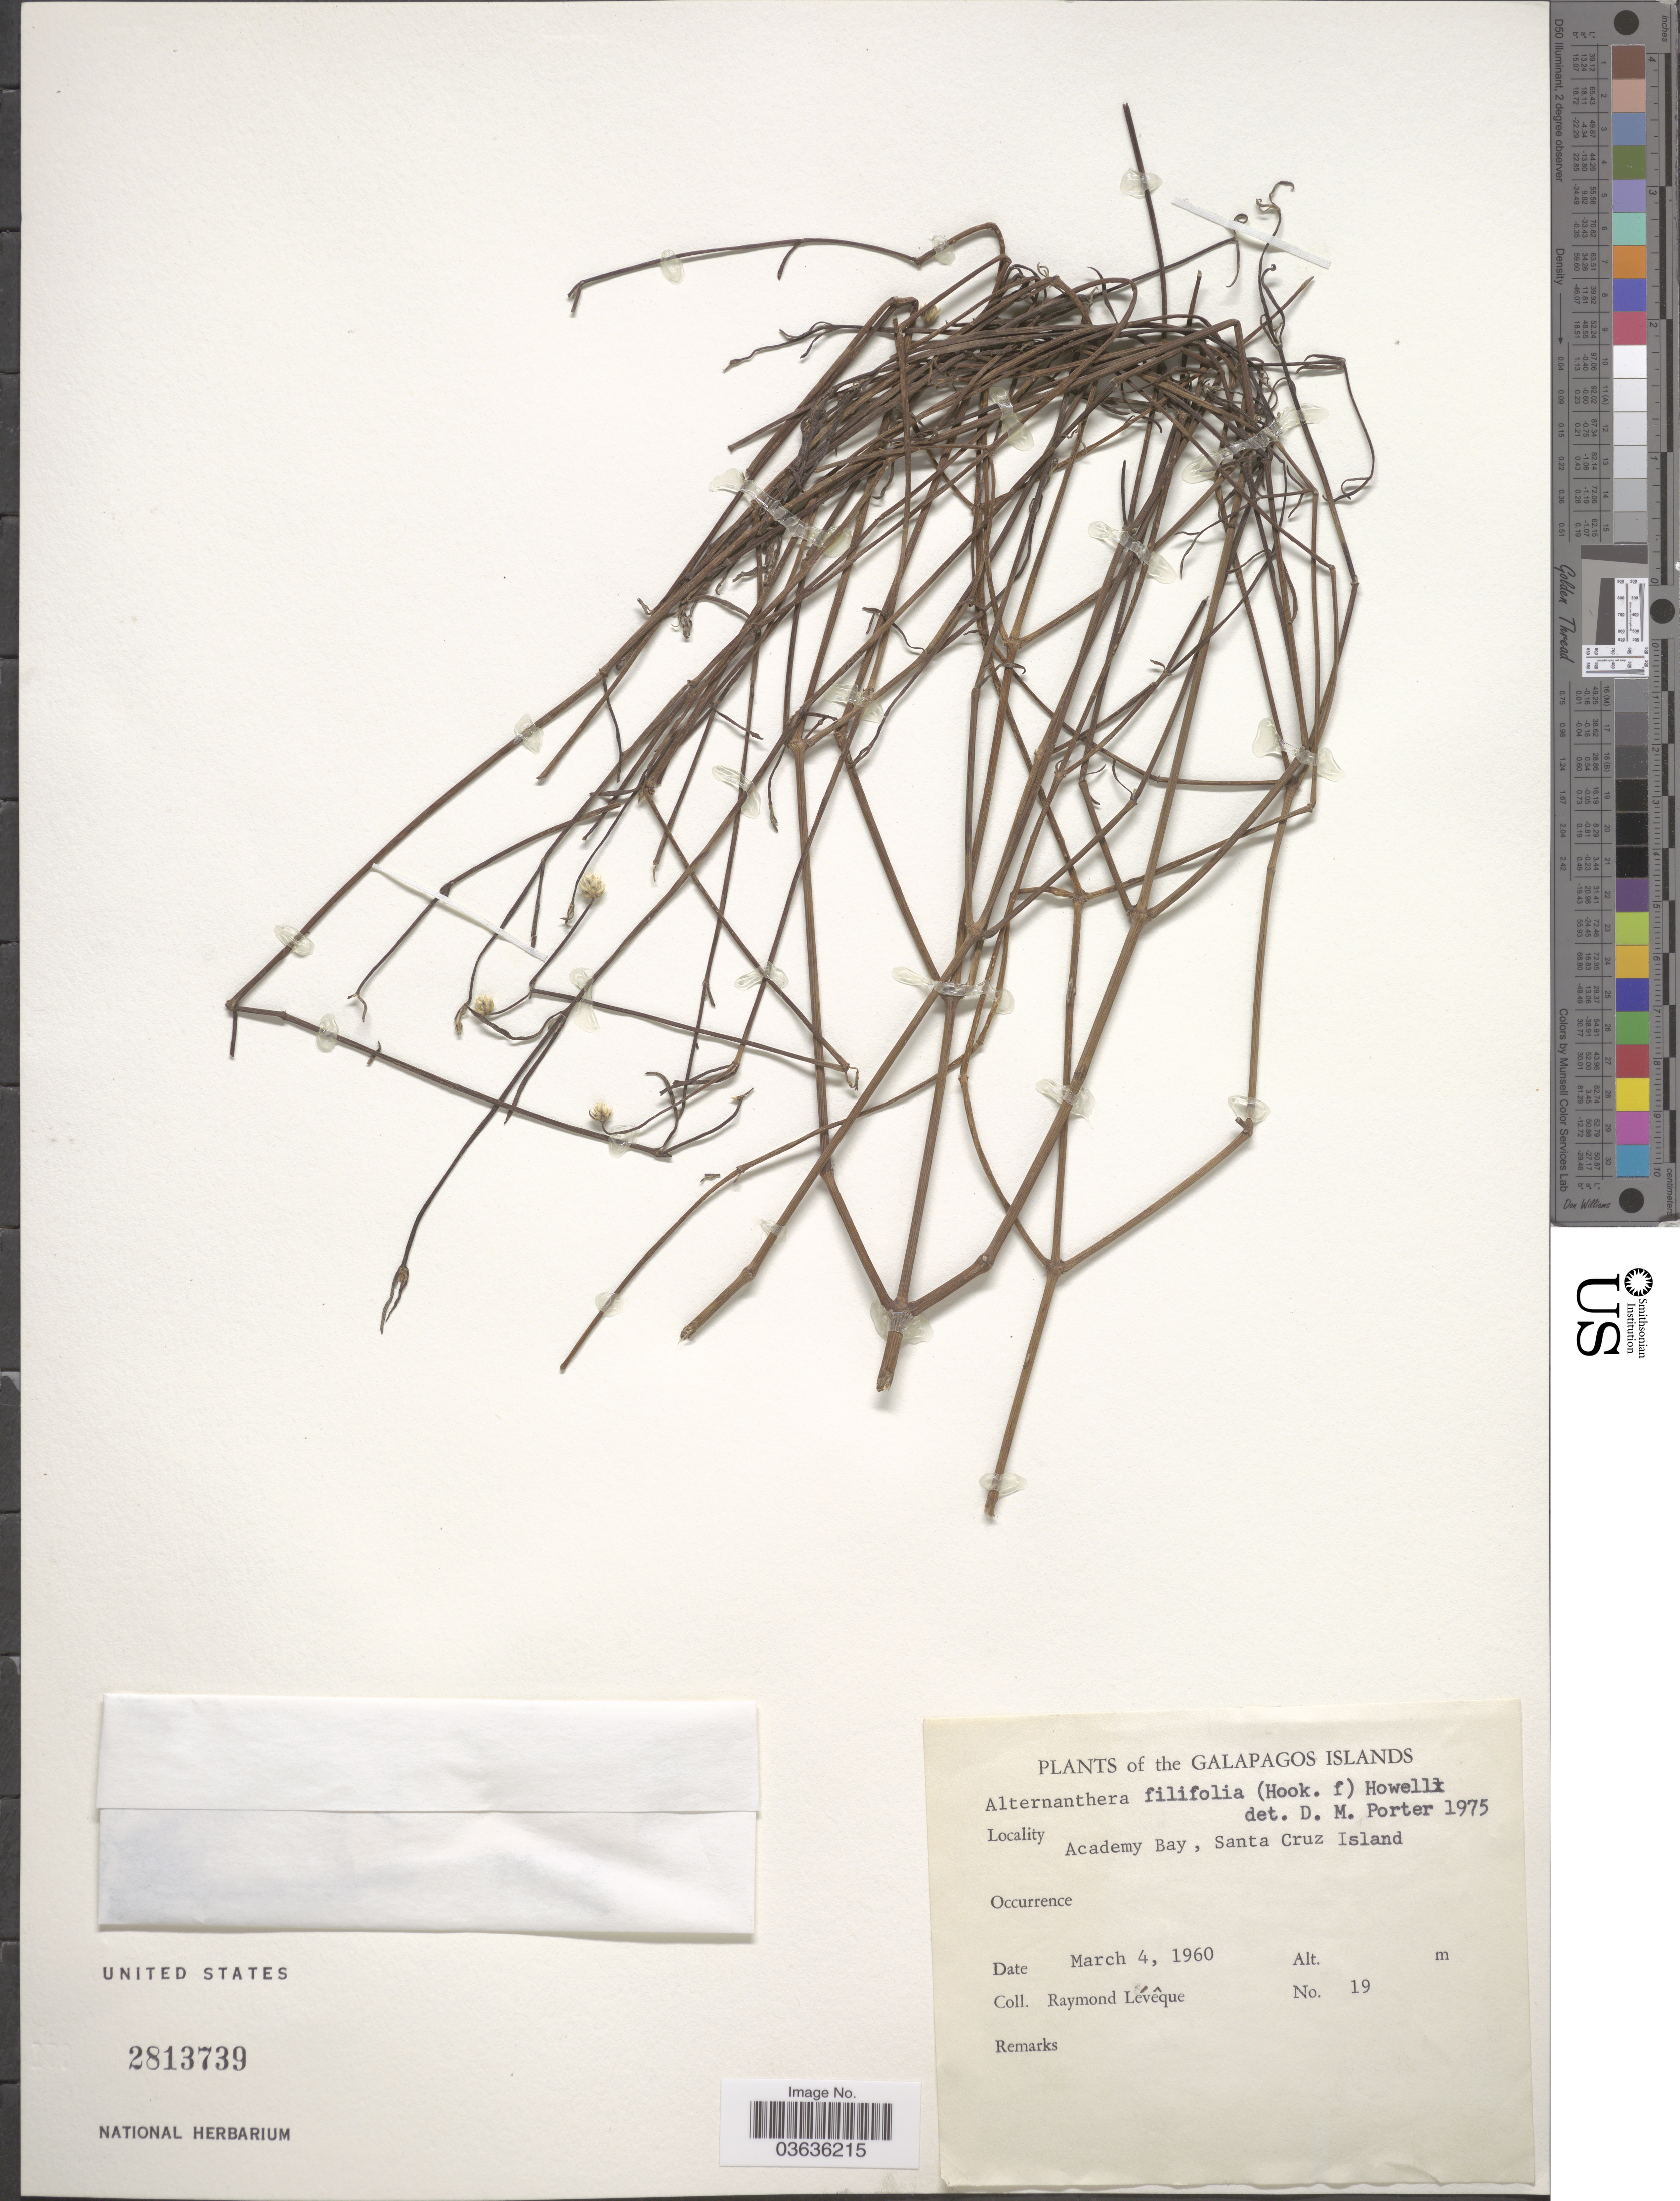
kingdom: Plantae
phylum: Tracheophyta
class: Magnoliopsida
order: Caryophyllales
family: Amaranthaceae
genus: Alternanthera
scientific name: Alternanthera filifolia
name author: (Hook. f.) J.T. Howell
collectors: R. Lévêque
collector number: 19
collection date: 1960-03-04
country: Ecuador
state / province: Colón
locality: The Galapagos Islands. Academy Bay, Santa Cruz Island.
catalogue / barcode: US 2813739